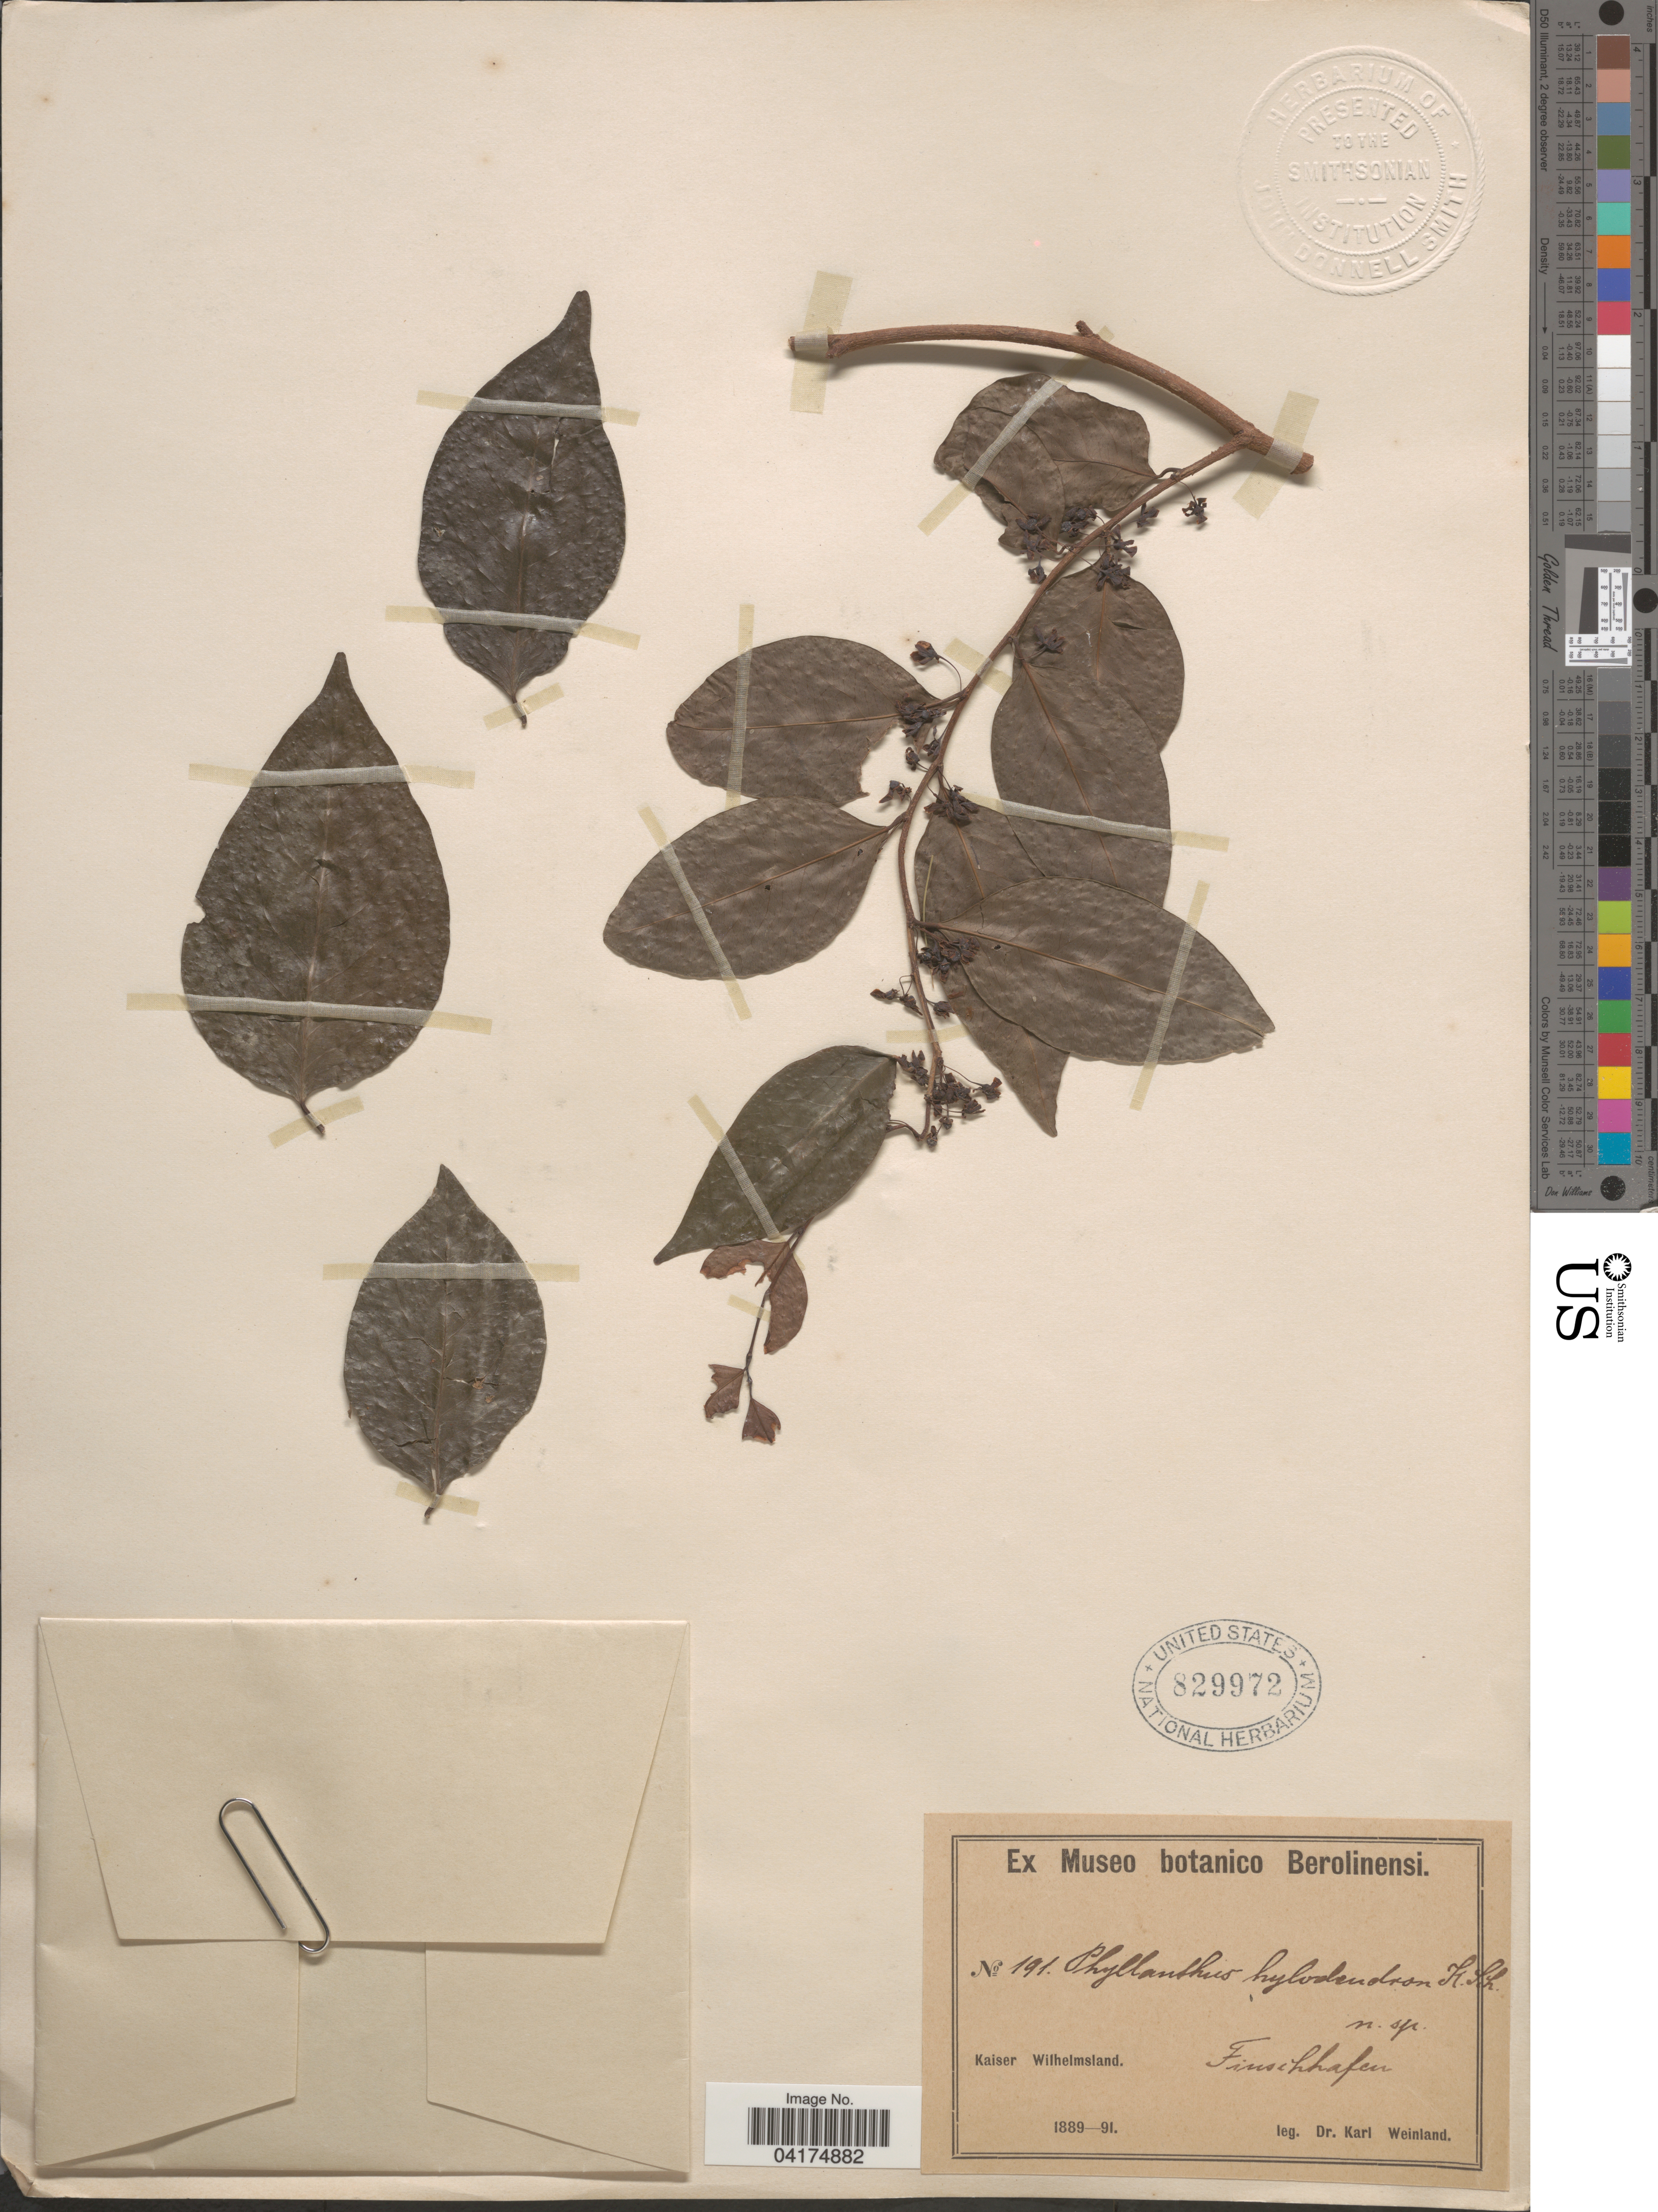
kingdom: Plantae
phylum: Tracheophyta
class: Magnoliopsida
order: Malpighiales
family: Phyllanthaceae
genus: Phyllanthus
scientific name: Phyllanthus hylodendron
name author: (K. Schum.) Airy Shaw & G.L. Webster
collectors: K. Weinland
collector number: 191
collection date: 1889/1891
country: Papua New Guinea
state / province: Morobe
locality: Kaiser Wilhelmsland. Finschhafen.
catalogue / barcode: US 829972